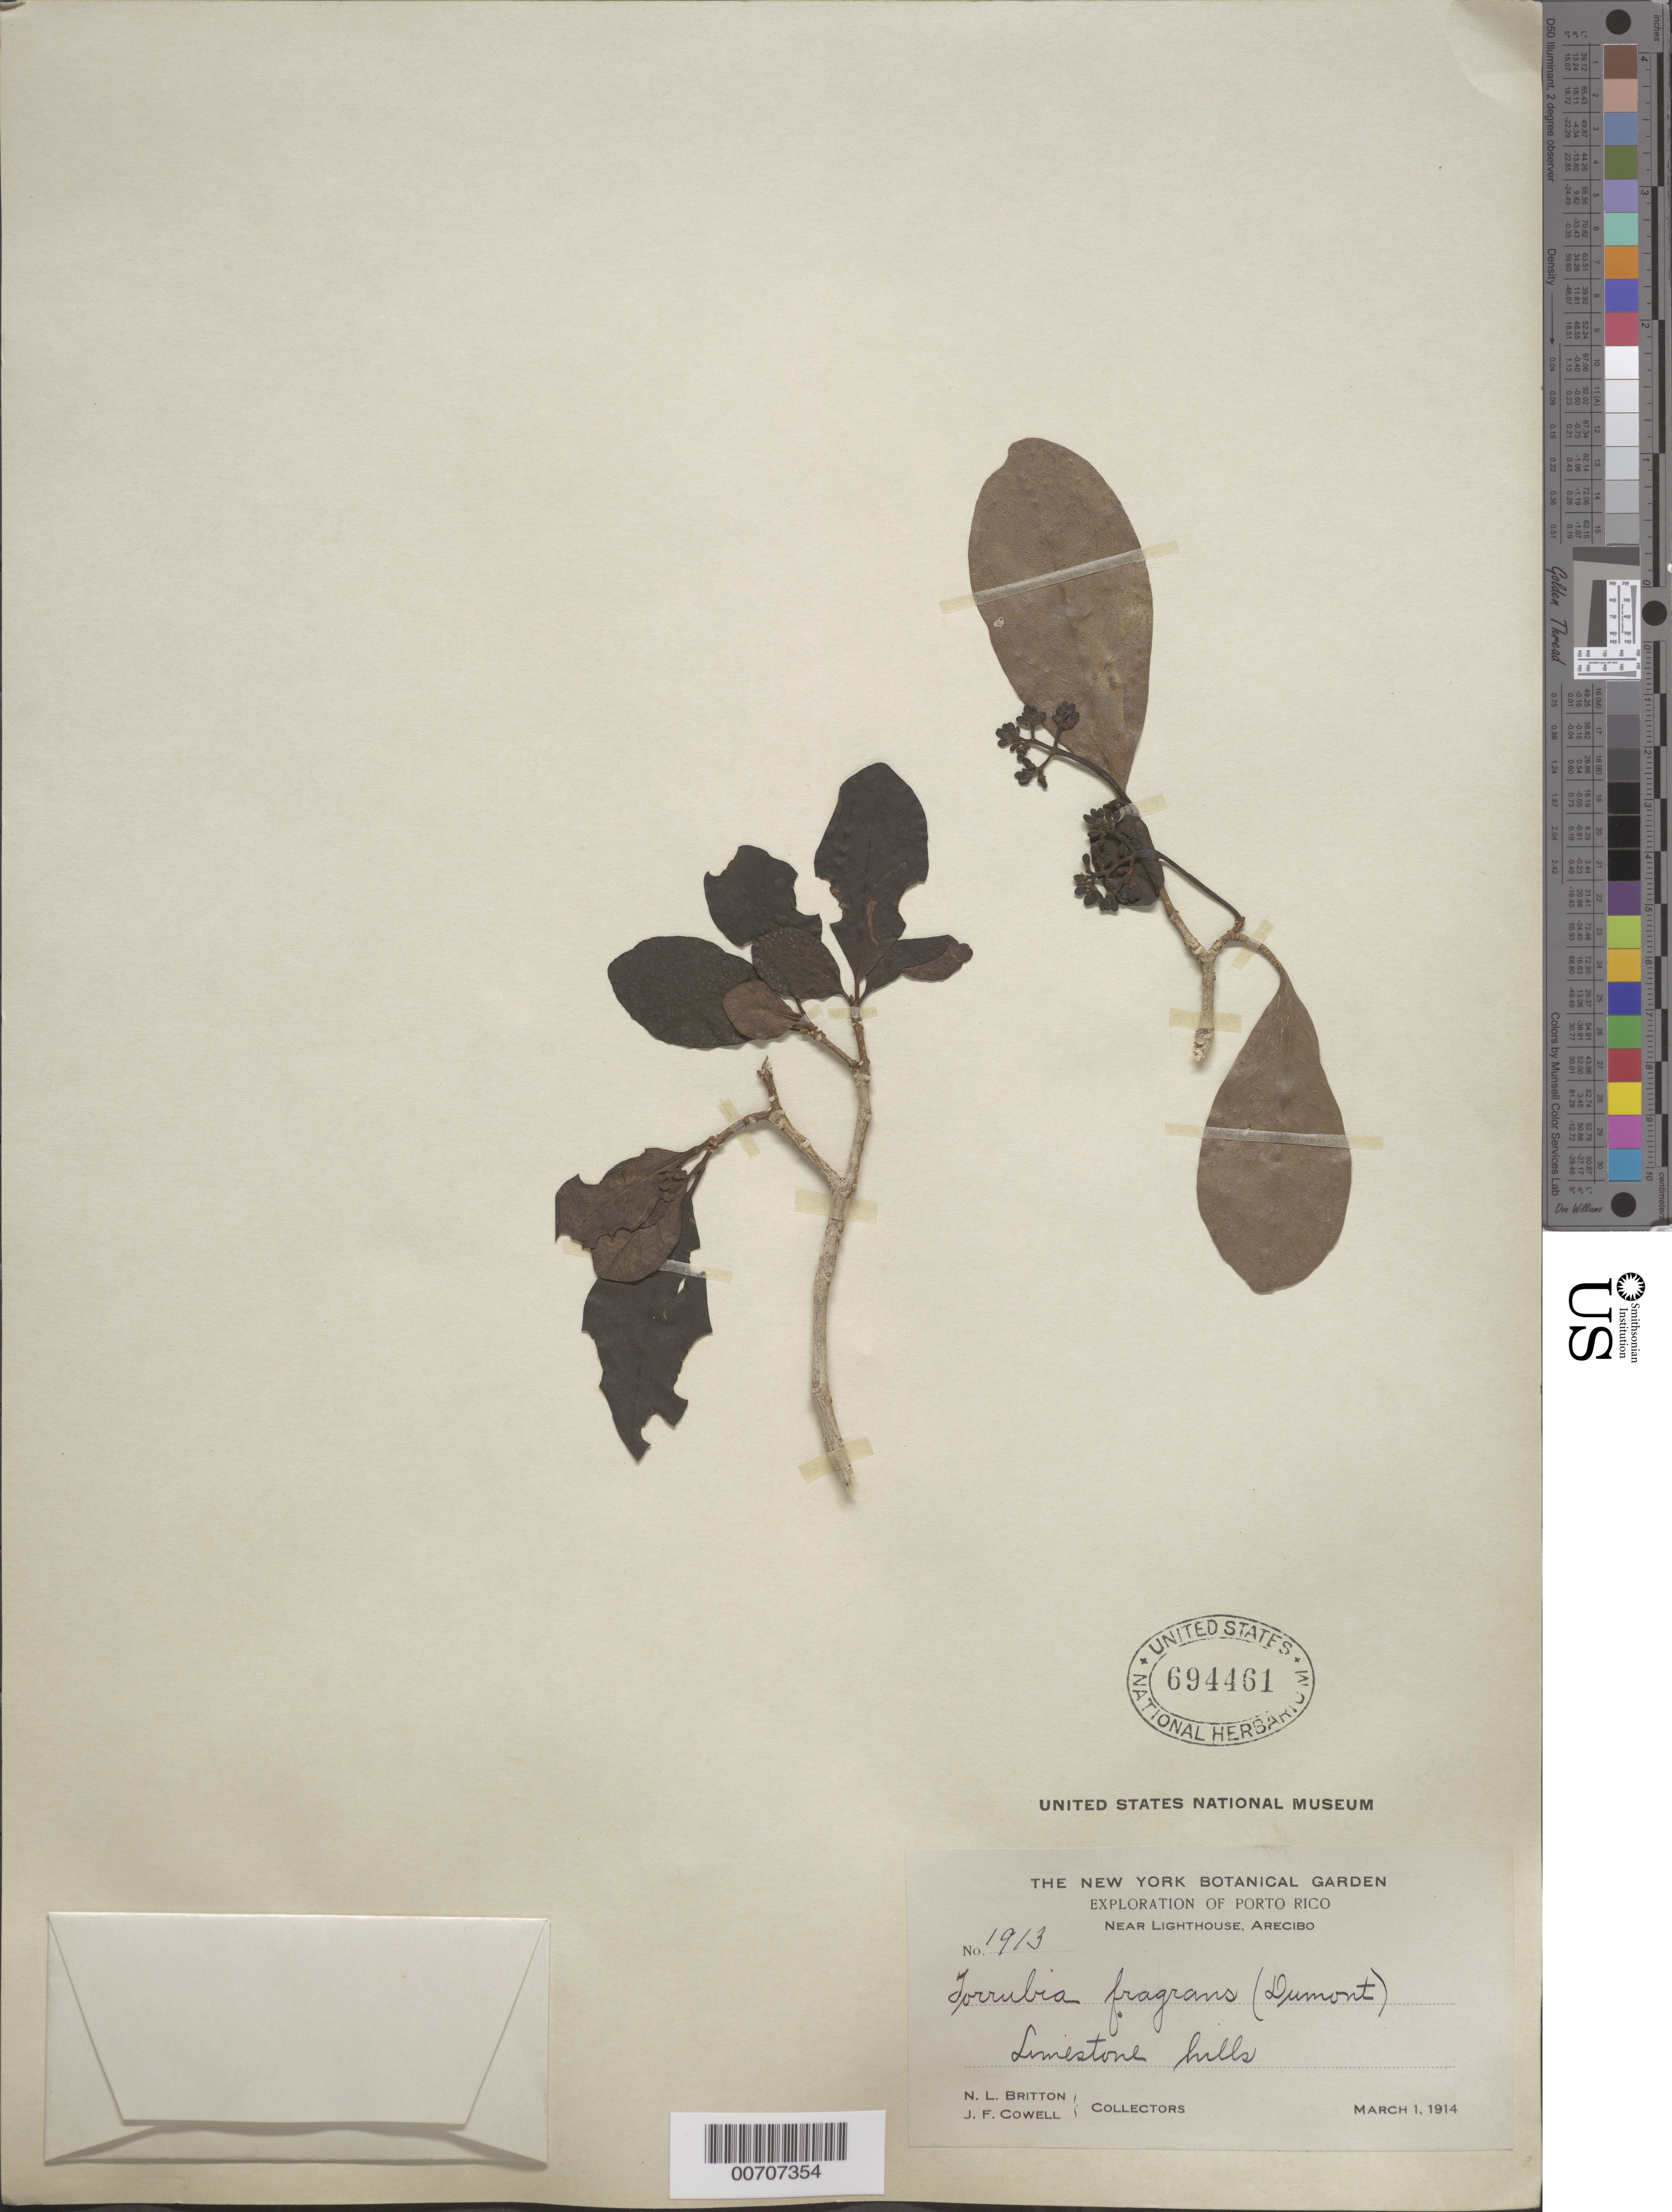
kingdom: Plantae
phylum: Tracheophyta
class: Magnoliopsida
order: Caryophyllales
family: Nyctaginaceae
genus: Guapira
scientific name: Guapira fragrans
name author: (Dum. Cours.) Little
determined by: Strong, Mark T., (BOT), Smithsonian Institution - National Museum of Natural History (UNITED STATES)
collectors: N. Britton & J. F. Cowell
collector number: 1913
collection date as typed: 01 Mar 1914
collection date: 1914-03-01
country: Puerto Rico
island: Greater Antilles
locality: Arecibo, near Lighthouse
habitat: Limestone hills.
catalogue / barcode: US 694461